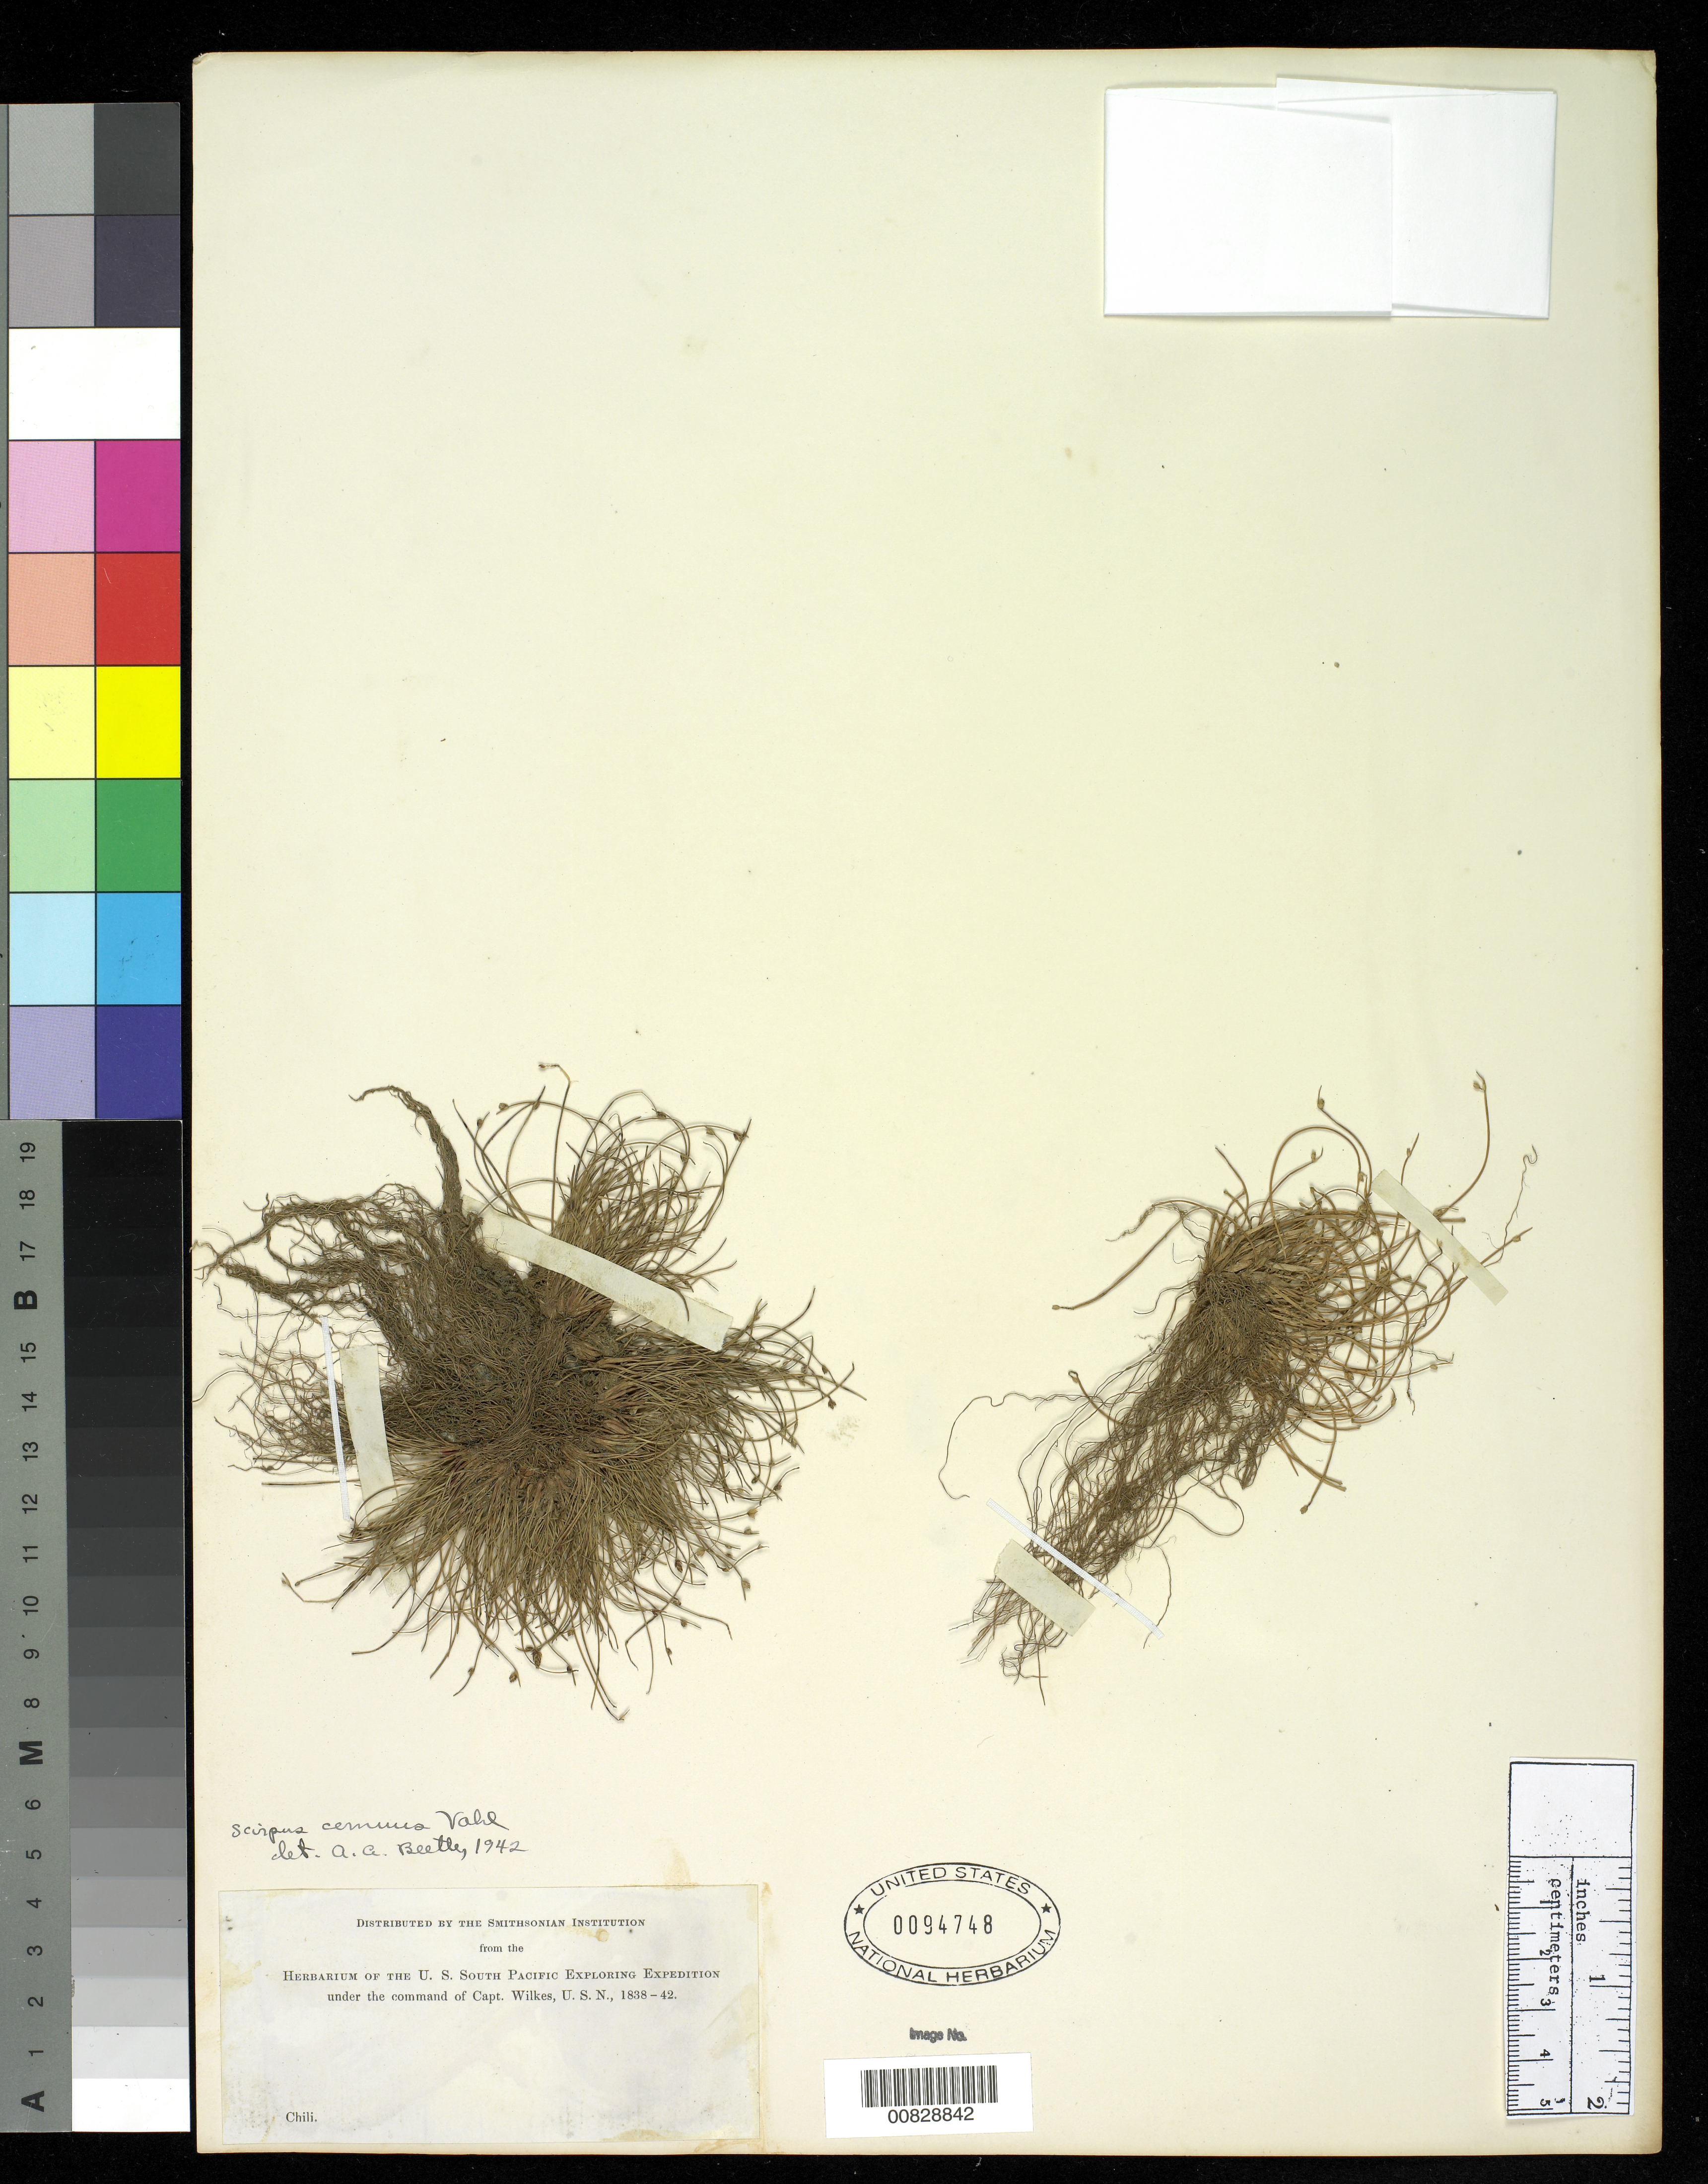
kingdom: Plantae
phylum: Tracheophyta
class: Liliopsida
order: Poales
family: Cyperaceae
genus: Isolepis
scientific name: Isolepis cernua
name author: (Vahl) Roem. & Schult.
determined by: Strong, Mark T., (BOT), Smithsonian Institution - National Museum of Natural History (UNITED STATES)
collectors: Wilkes Explor. Exped.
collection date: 1838/1842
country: Chile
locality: Chili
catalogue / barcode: US 94748